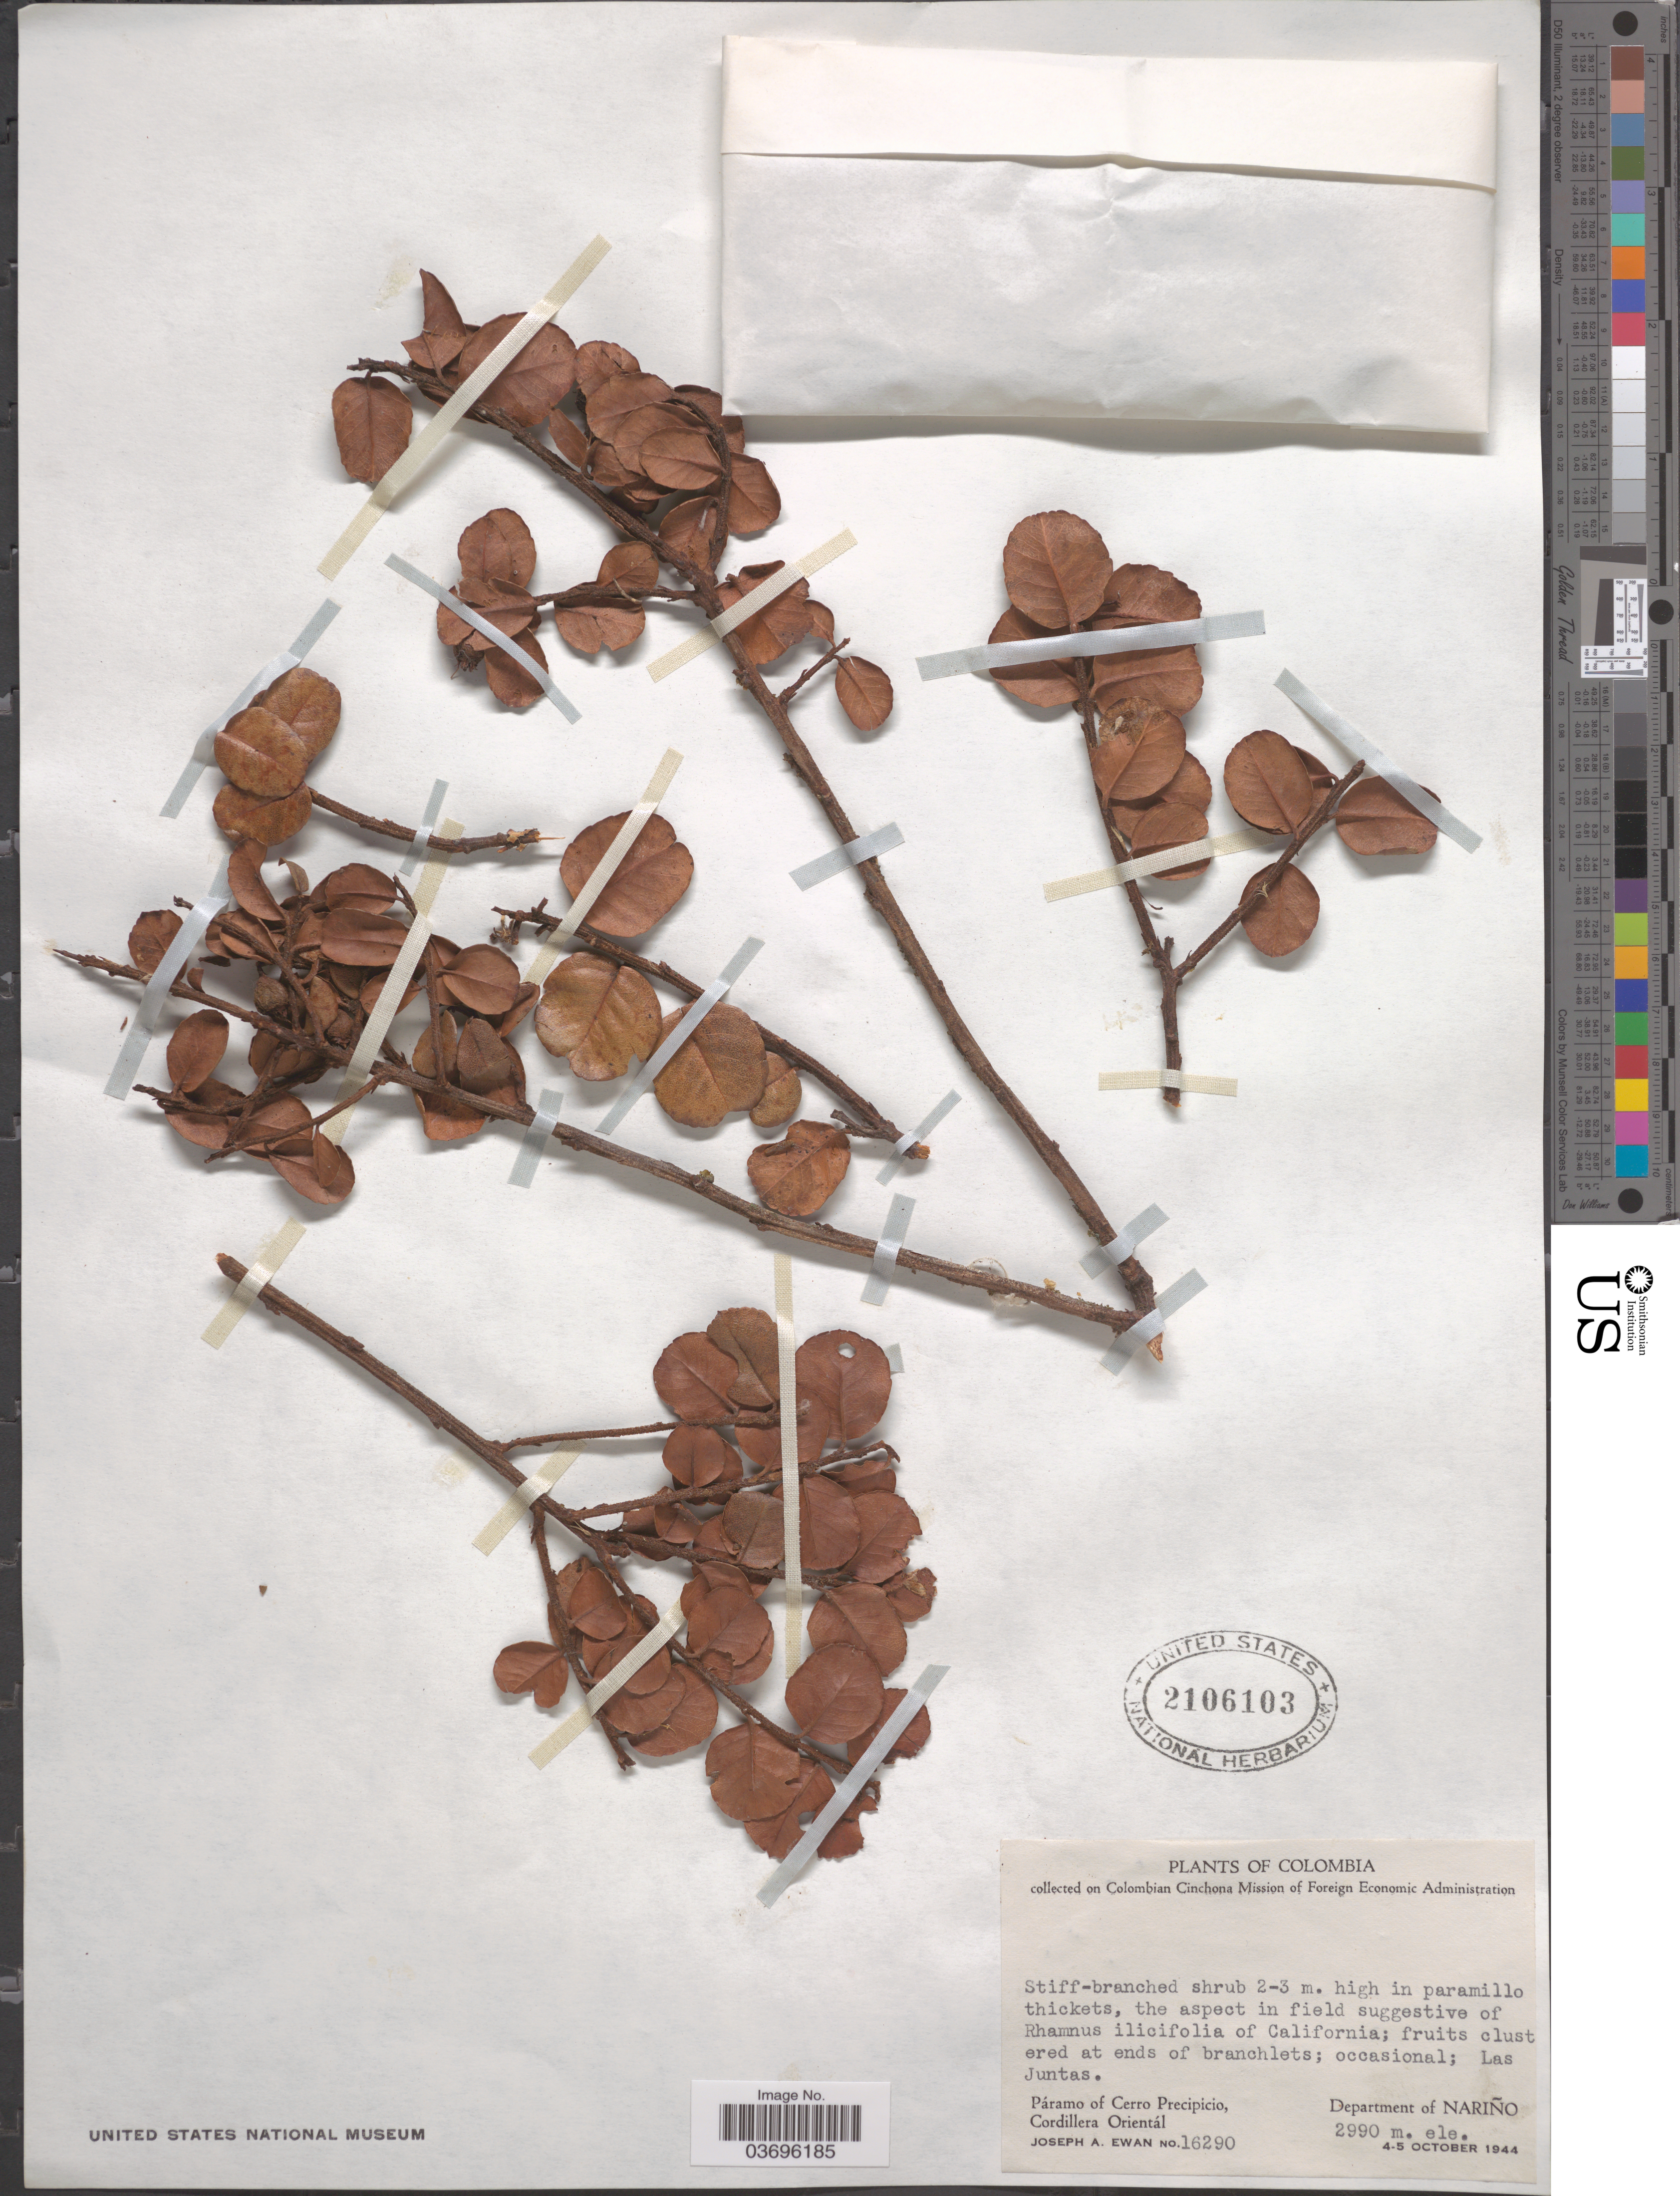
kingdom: Plantae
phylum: Tracheophyta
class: Magnoliopsida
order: Rosales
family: Rosaceae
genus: Hesperomeles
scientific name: Hesperomeles sp.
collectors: J. A. Ewan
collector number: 16290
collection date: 1944-10-04/1944-10-05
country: Colombia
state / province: Nariño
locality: Las Juntas. Páramo of Cerro Precipicio, Cordillera Orientál. Department of Nariño.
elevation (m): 2990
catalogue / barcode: US 2106103